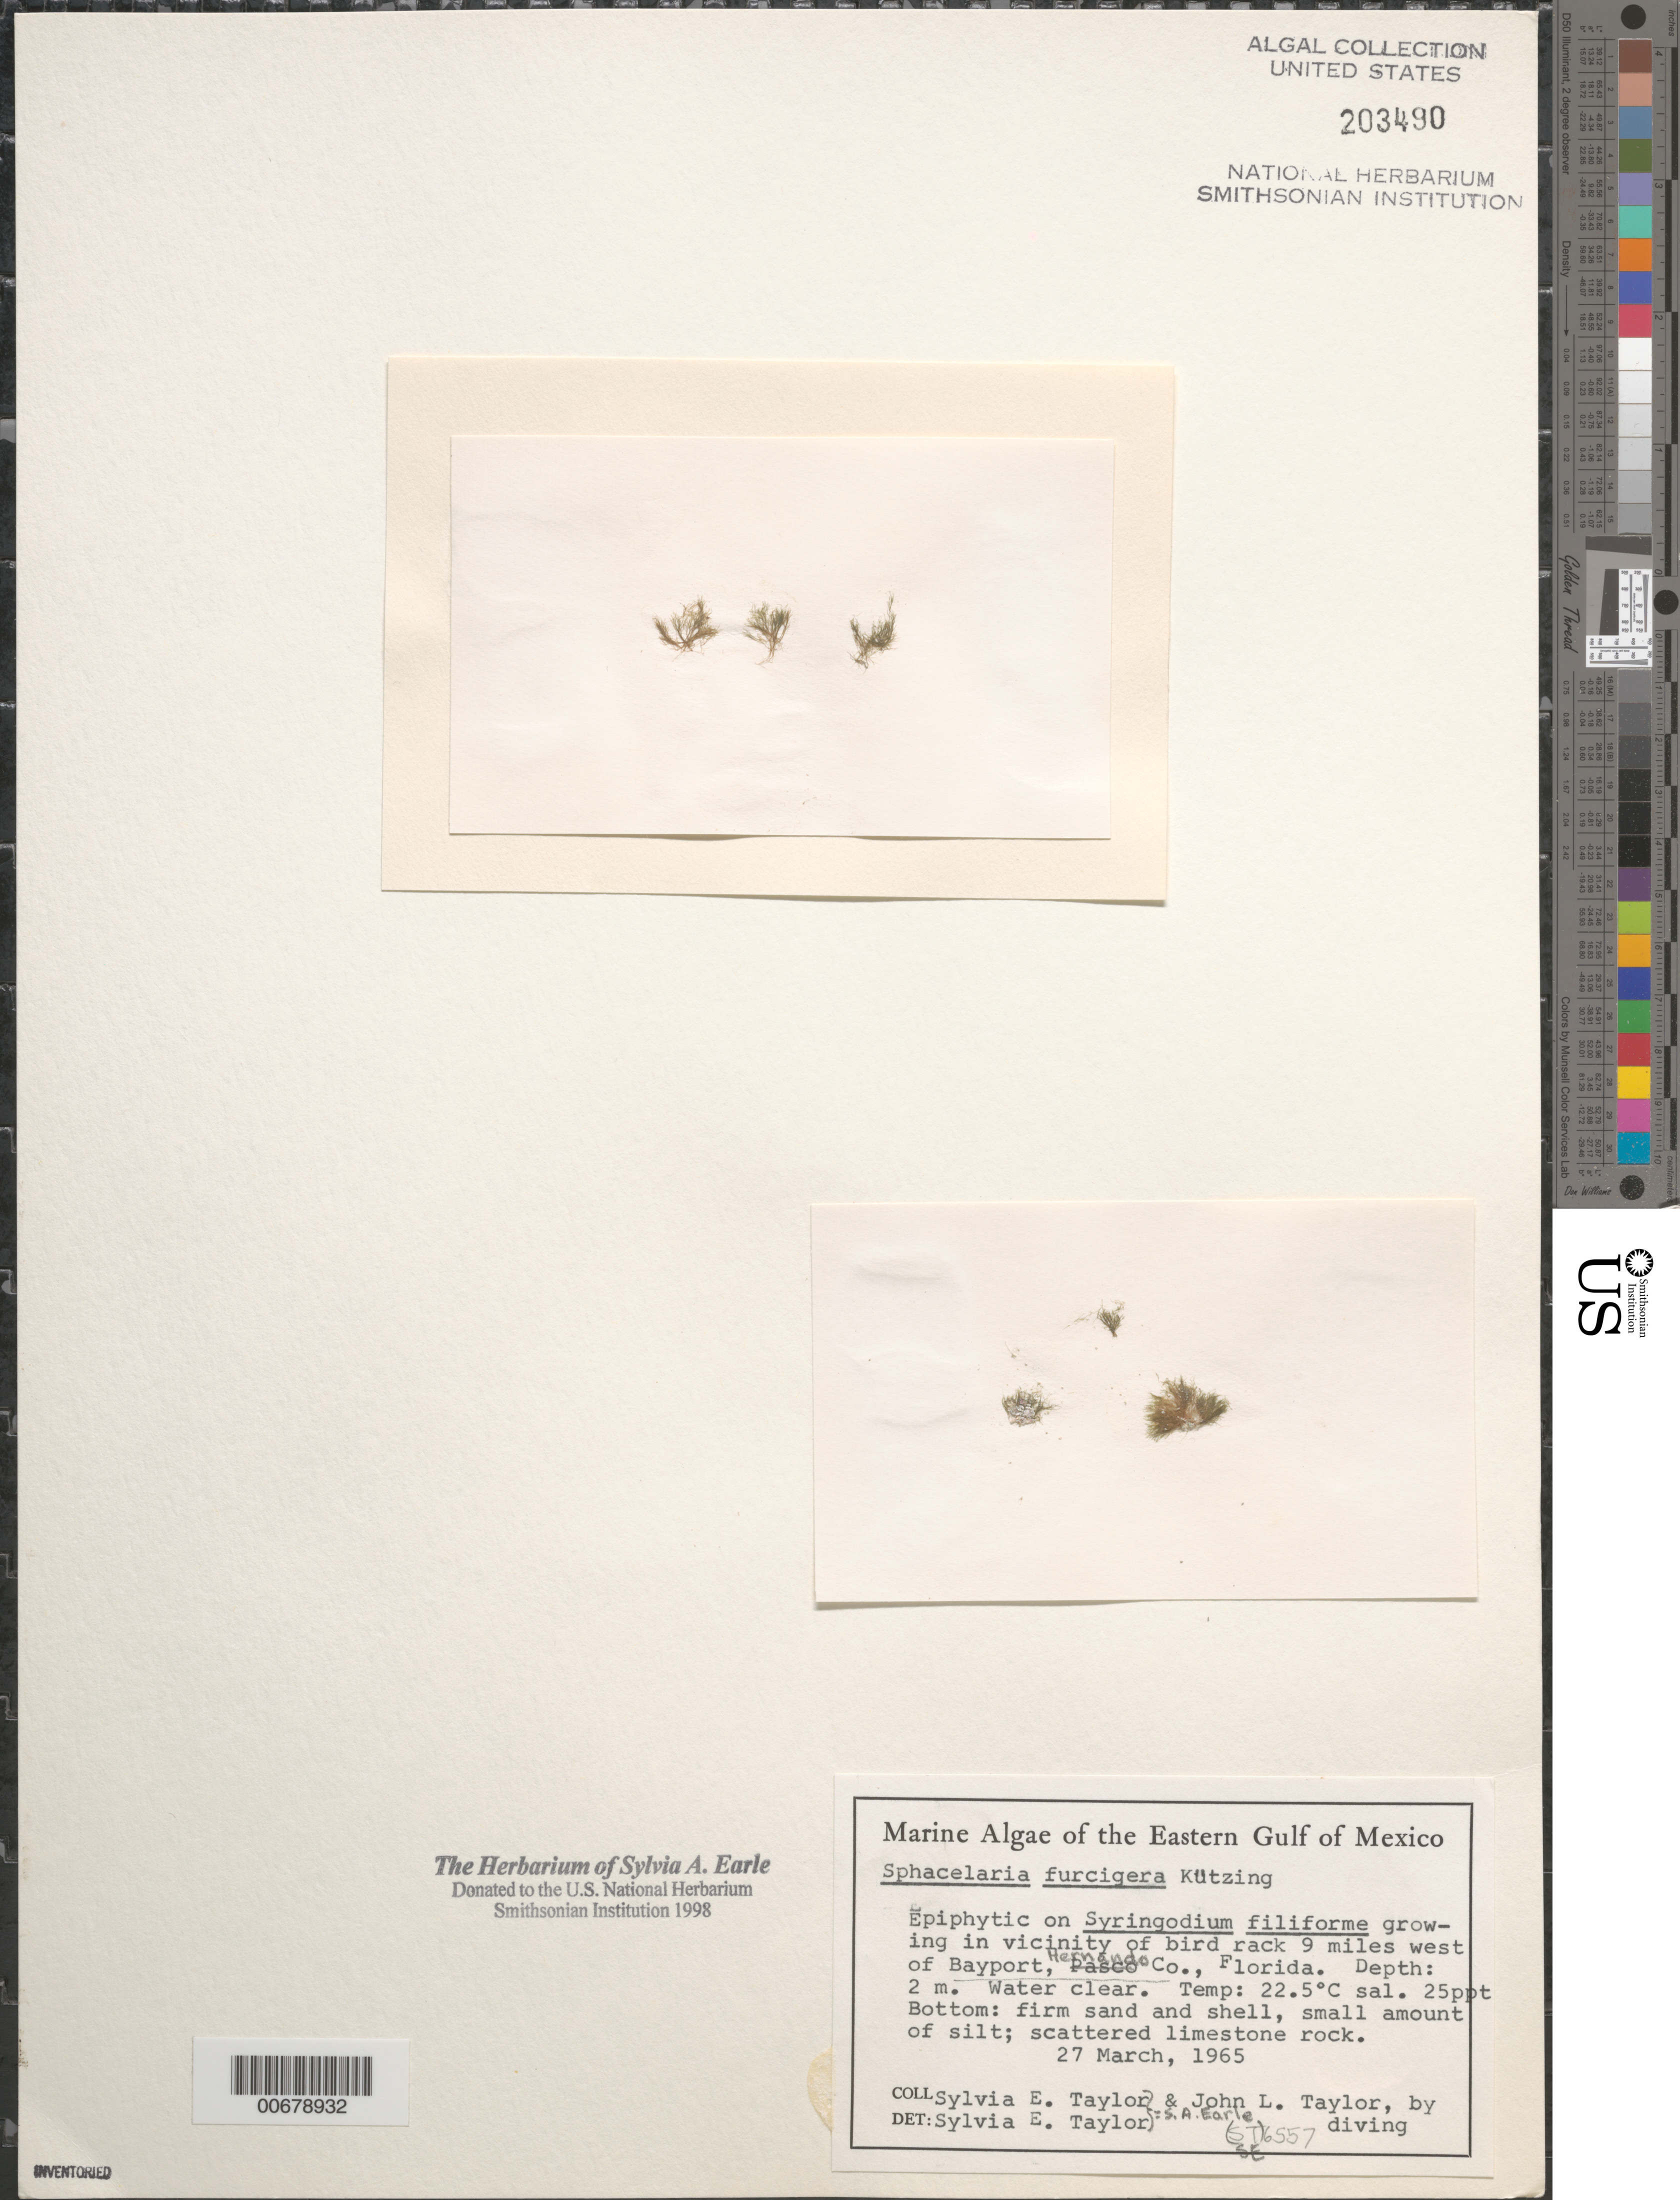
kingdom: Chromista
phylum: Ochrophyta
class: Phaeophyceae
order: Sphacelariales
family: Sphacelariaceae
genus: Sphacelaria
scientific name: Sphacelaria rigidula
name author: Kütz.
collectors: S. A. Earle & J. L. Taylor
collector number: SE 6557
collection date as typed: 27 Mar 1965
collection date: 1965-03-27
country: United States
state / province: Florida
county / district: Hernando County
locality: Near bird rack 9 miles off (west of) Bayport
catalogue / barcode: US 203490